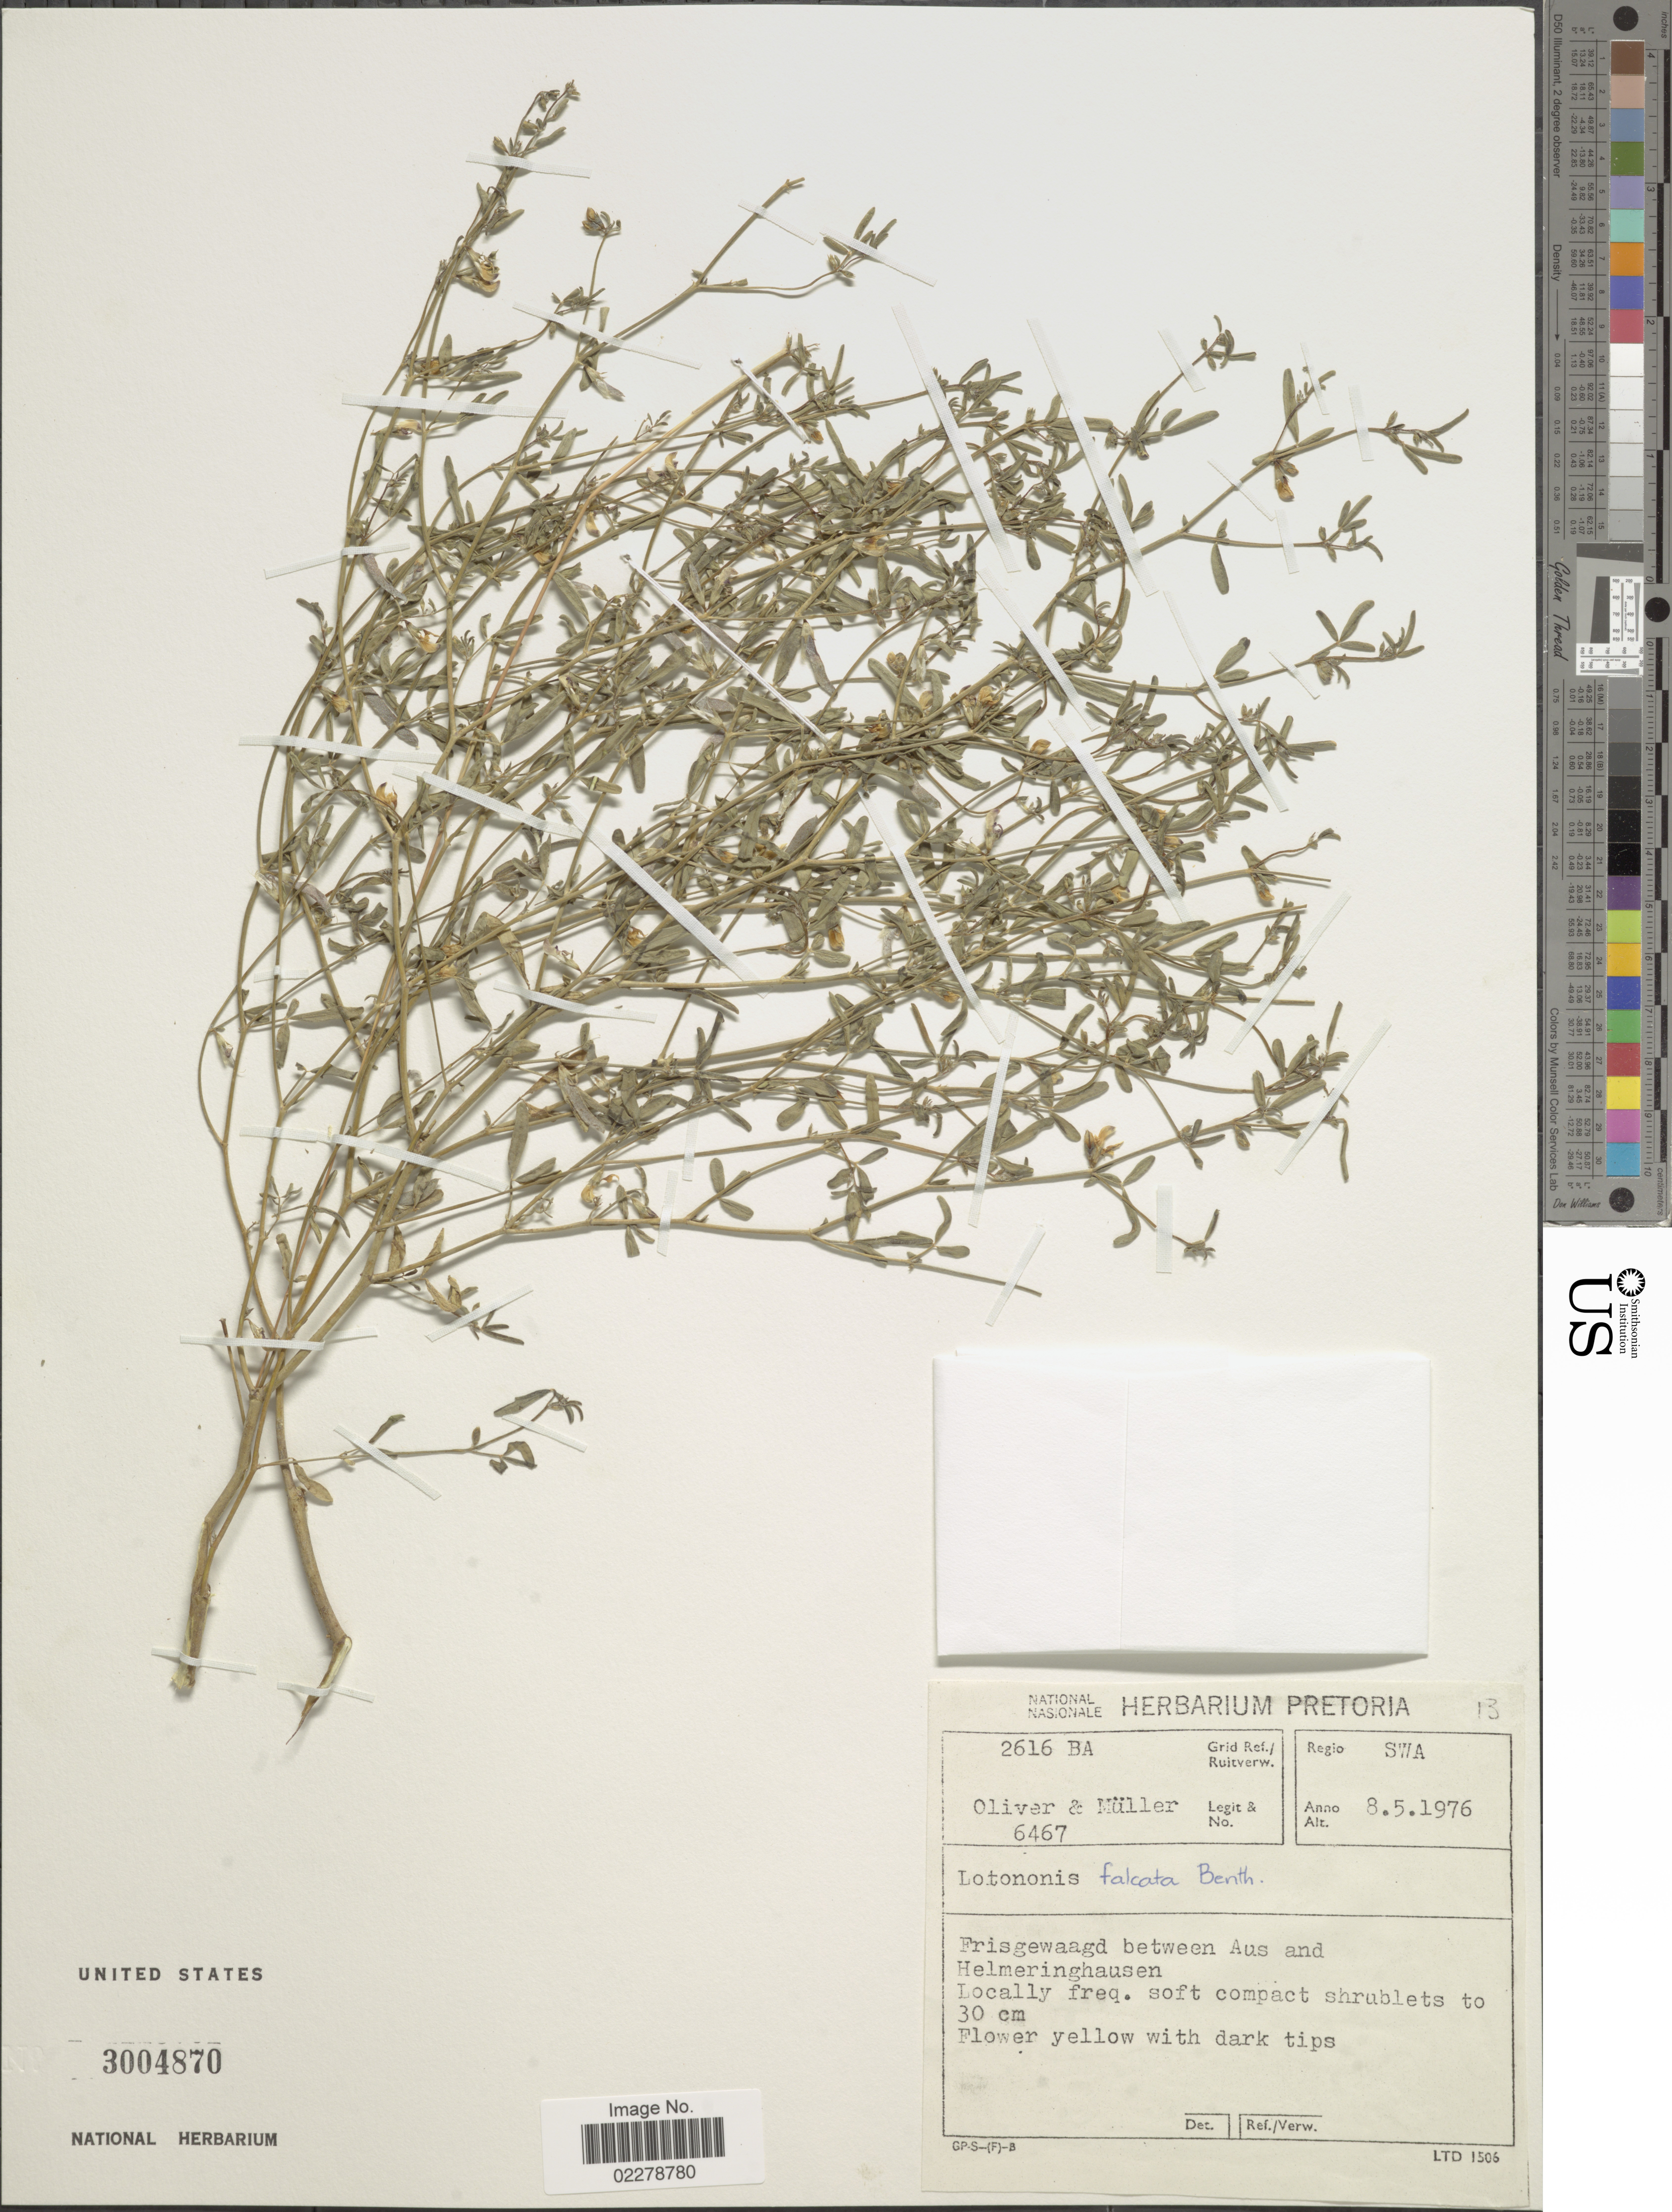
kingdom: Plantae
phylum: Tracheophyta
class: Magnoliopsida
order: Fabales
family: Fabaceae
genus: Lotononis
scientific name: Lotononis falcata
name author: (E. Mey.) Benth.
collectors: Oliver, -- & -- Müller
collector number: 6467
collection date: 1976-05-08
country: Namibia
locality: Regio SWA. Frisgewaagd between Aus and Helmeringhausen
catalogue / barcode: US 3004870